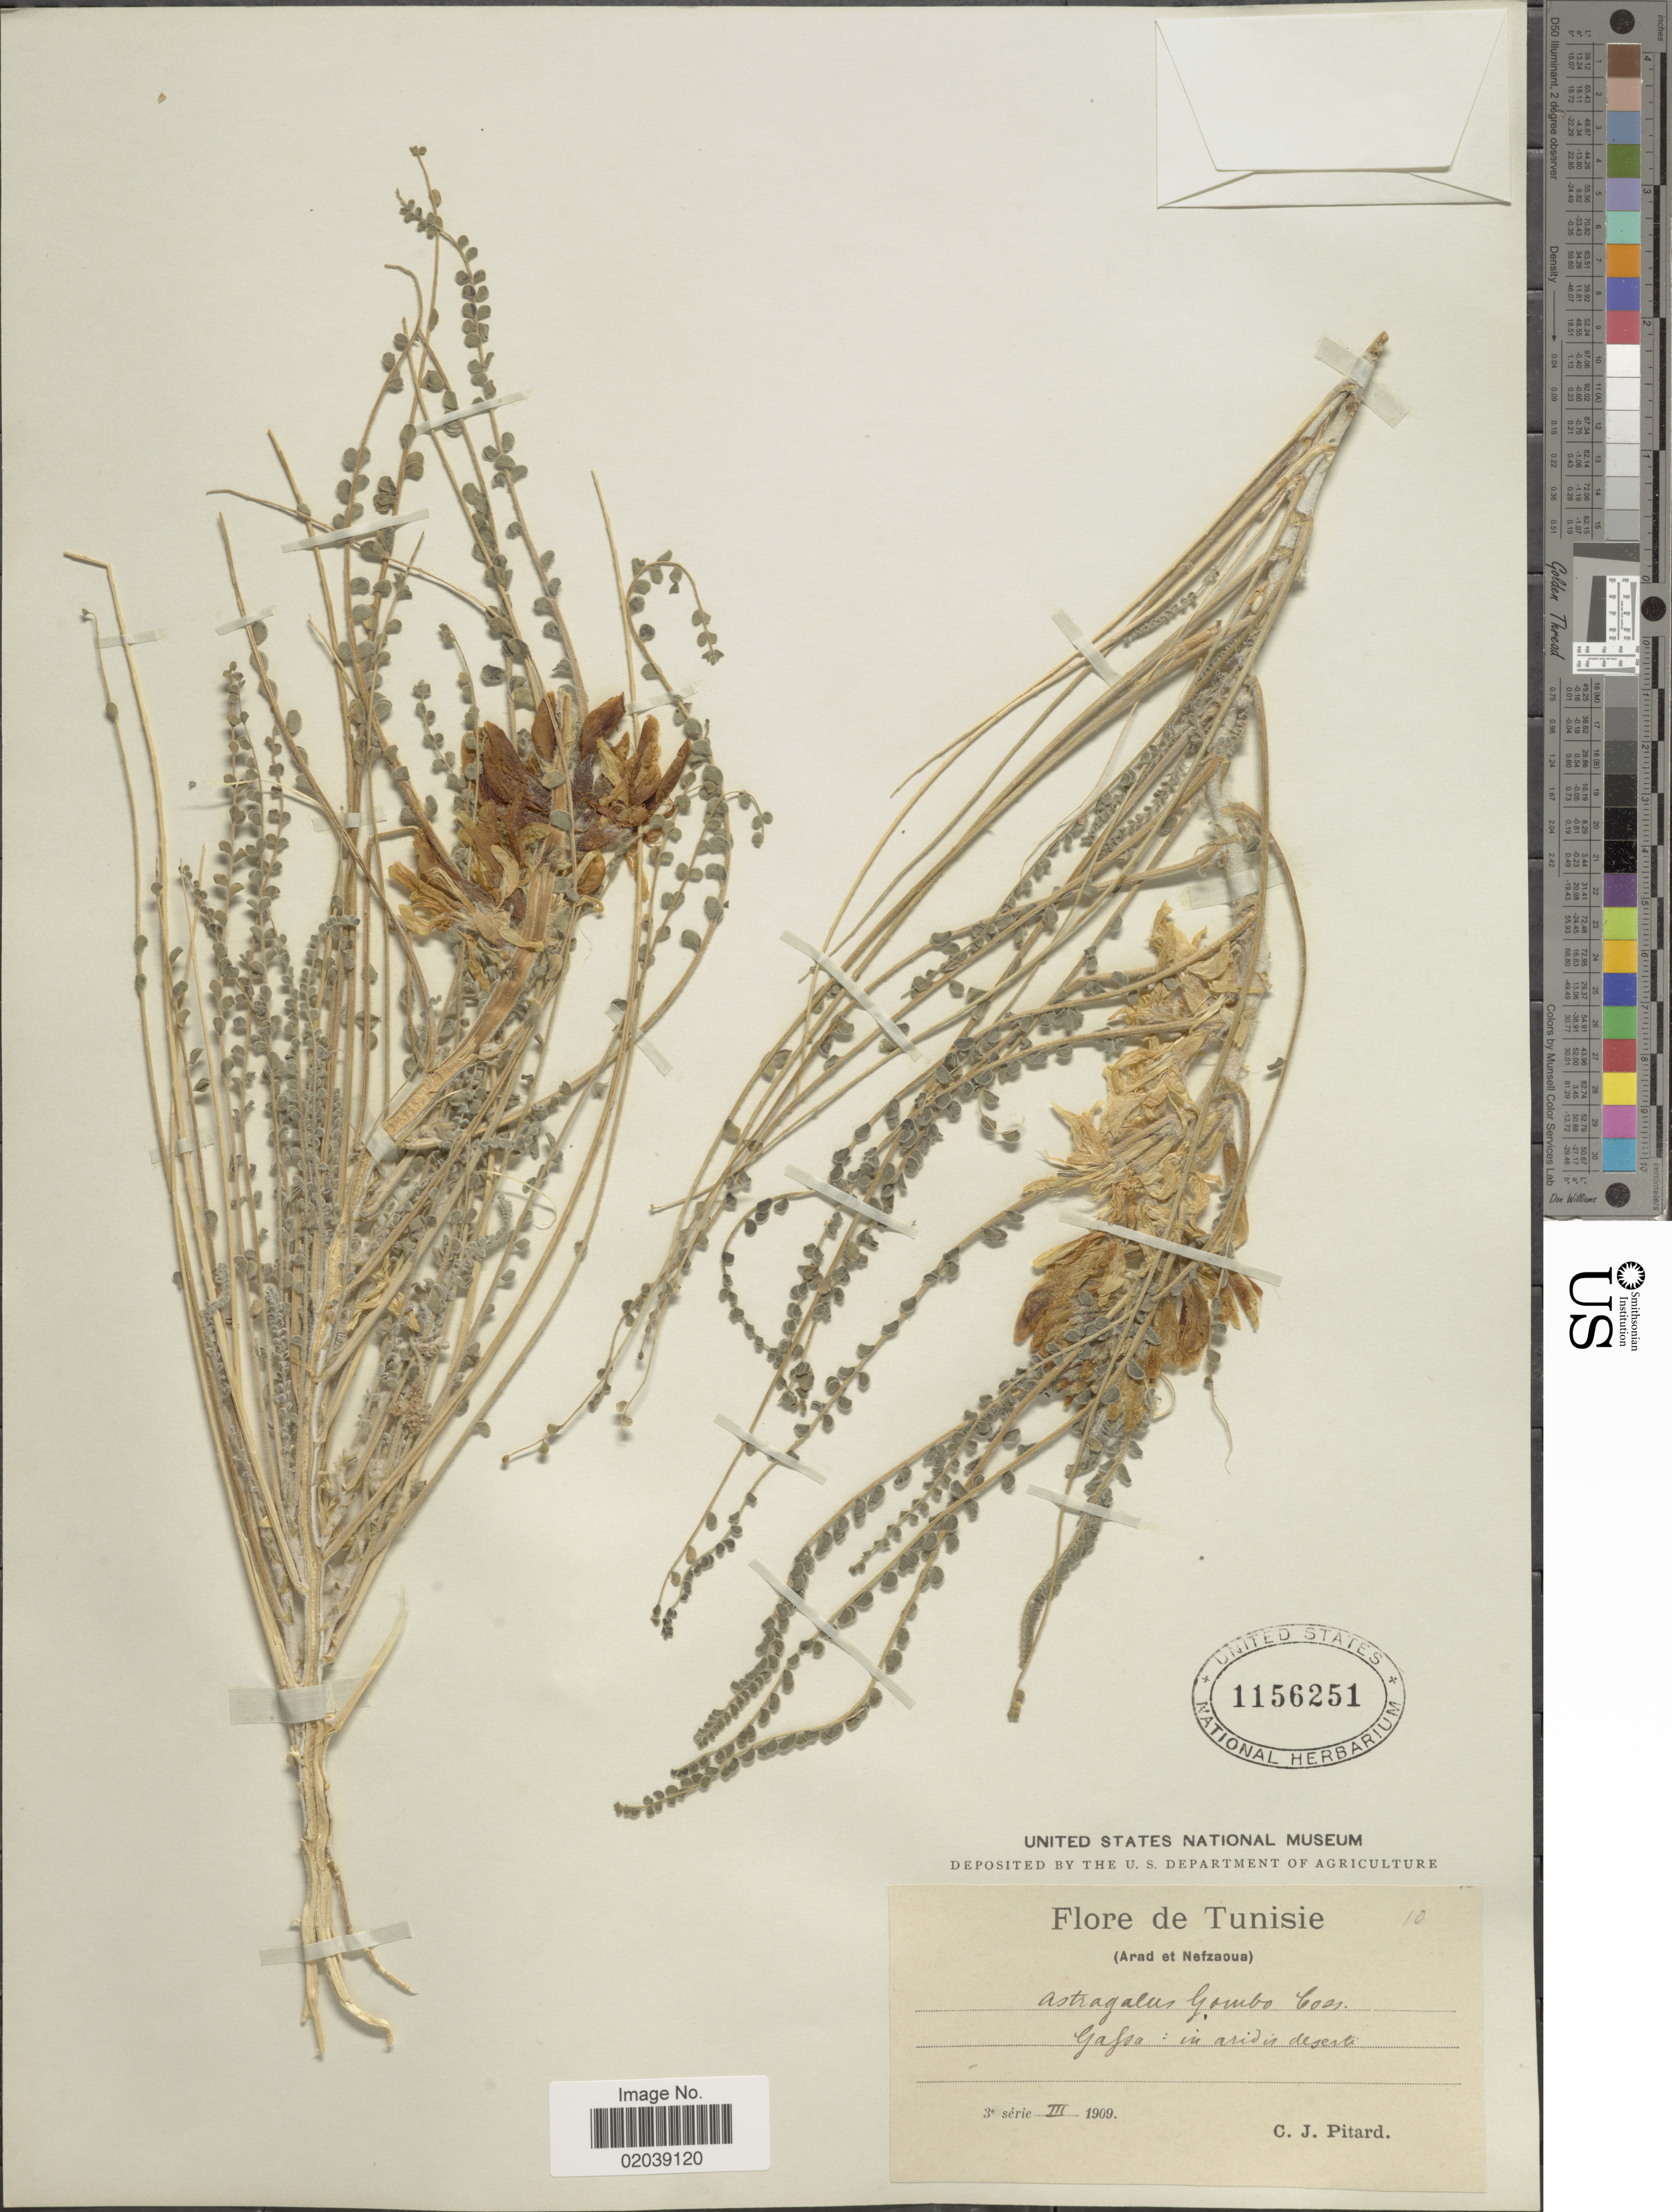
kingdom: Plantae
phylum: Tracheophyta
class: Magnoliopsida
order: Fabales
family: Fabaceae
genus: Astragalus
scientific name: Astragalus gombo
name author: Bunge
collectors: C. Pitard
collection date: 1909-03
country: Tunisia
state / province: Gafsa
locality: (Arad et Nefzaoua). Gafsa: in aridis deserti.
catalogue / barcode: US 1156251